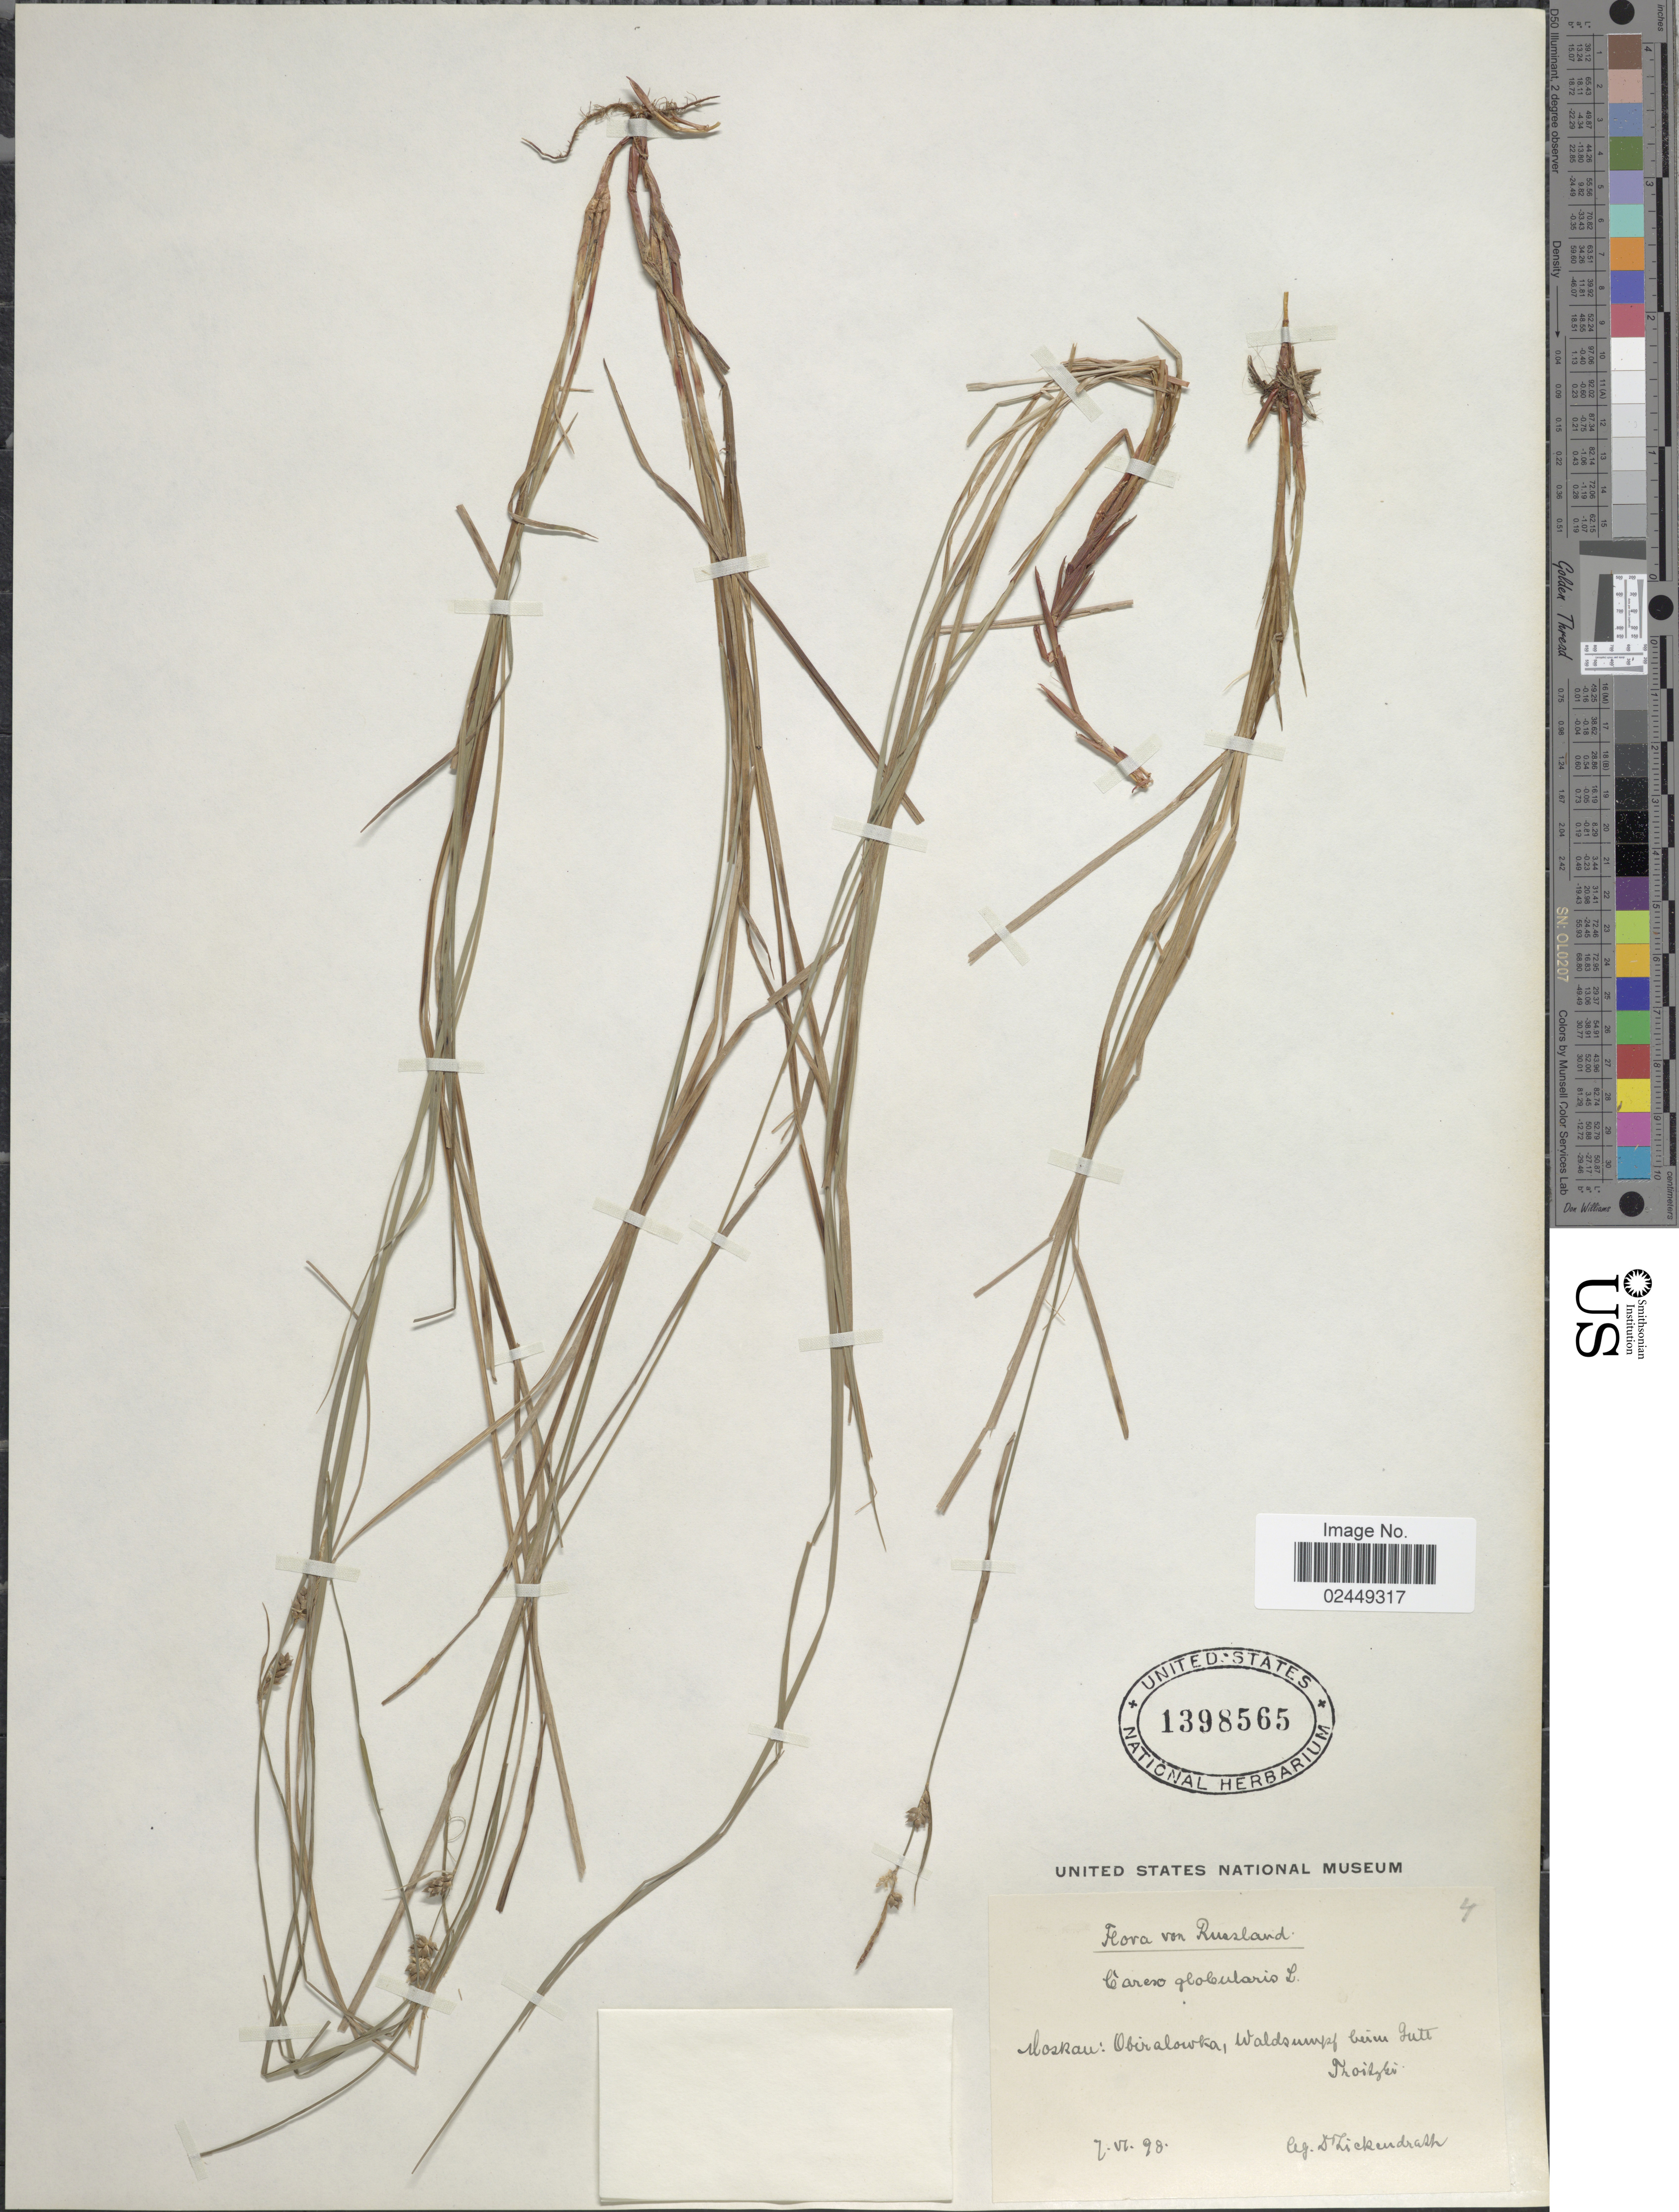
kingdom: Plantae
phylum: Tracheophyta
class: Liliopsida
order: Poales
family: Cyperaceae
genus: Carex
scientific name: Carex globularis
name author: L.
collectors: E. Zickendrath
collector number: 4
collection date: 1898-06-07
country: Russian Federation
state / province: Moscow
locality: Moskau, Obiralowka, Waldsumpf ben Gutt Troitzki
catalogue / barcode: US 1398565